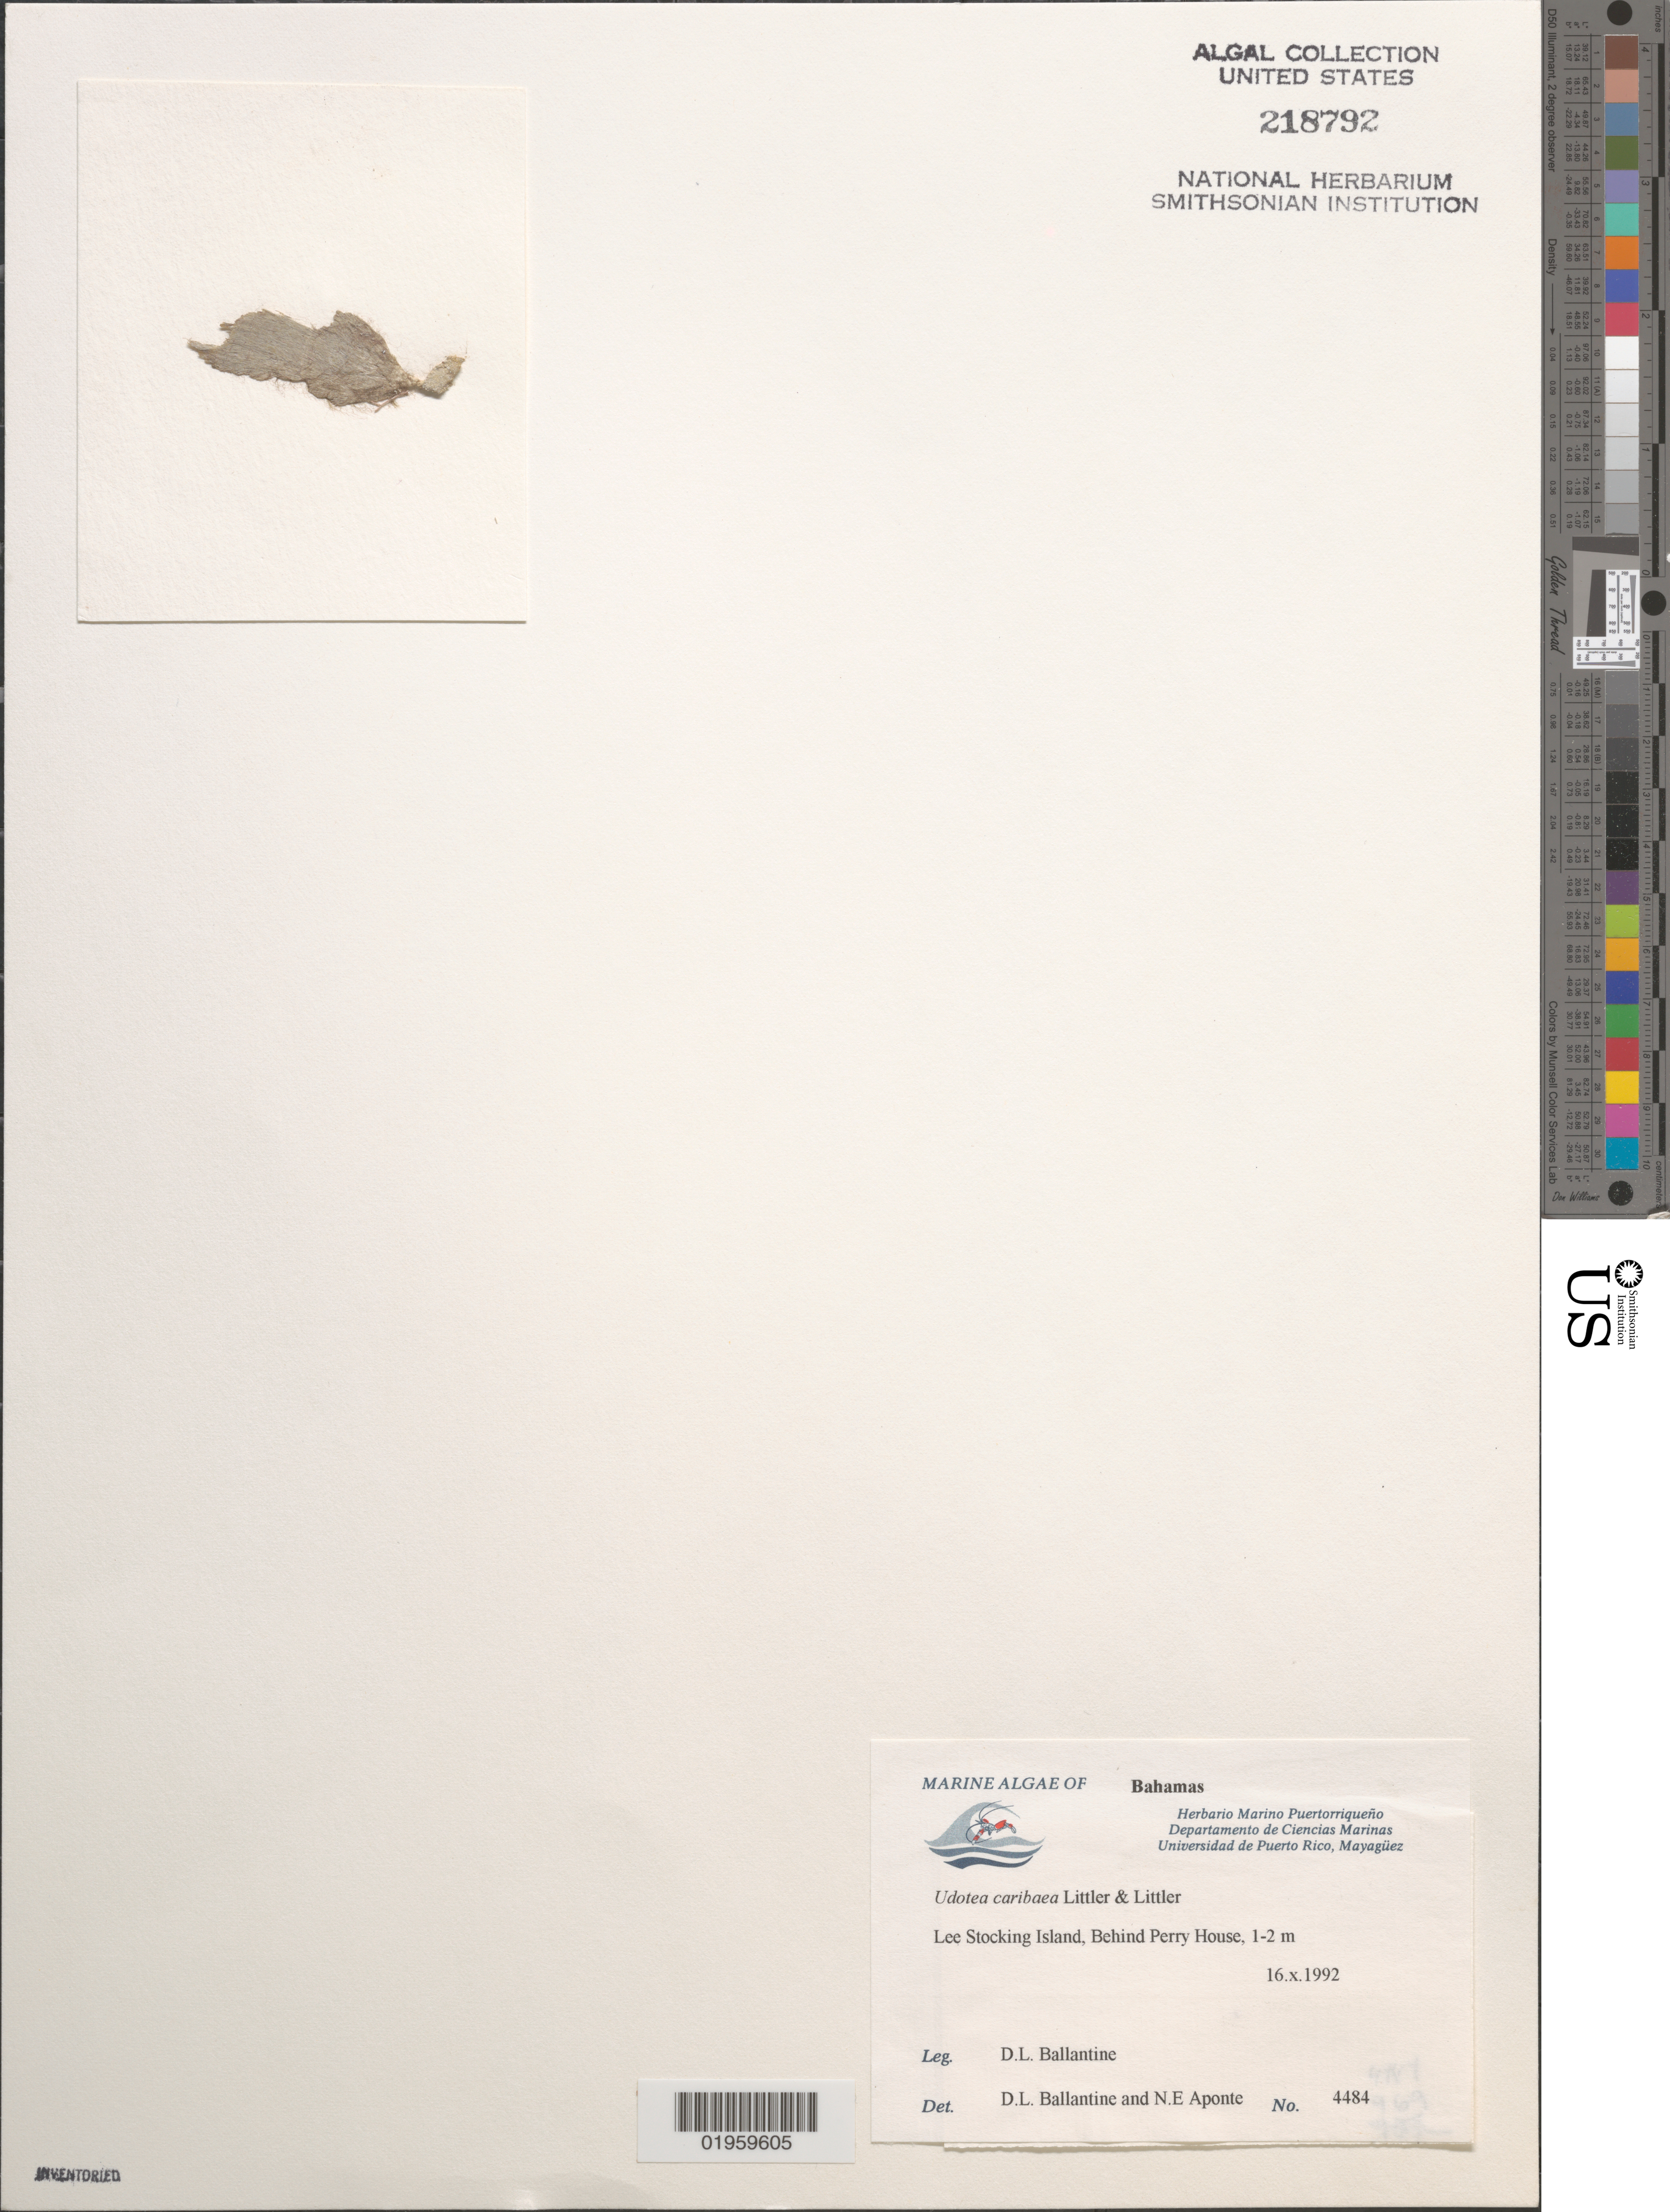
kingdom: Plantae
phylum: Chlorophyta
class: Ulvophyceae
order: Bryopsidales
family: Udoteaceae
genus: Udotea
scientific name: Udotea caribaea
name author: D.S. Littler & Littler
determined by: Ballantine, D. L.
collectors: D.L. Ballantine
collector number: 4484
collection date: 1992-10-16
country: Bahamas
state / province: Exuma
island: Lee Stocking Island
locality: Behind Perry's House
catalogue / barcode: US 218792